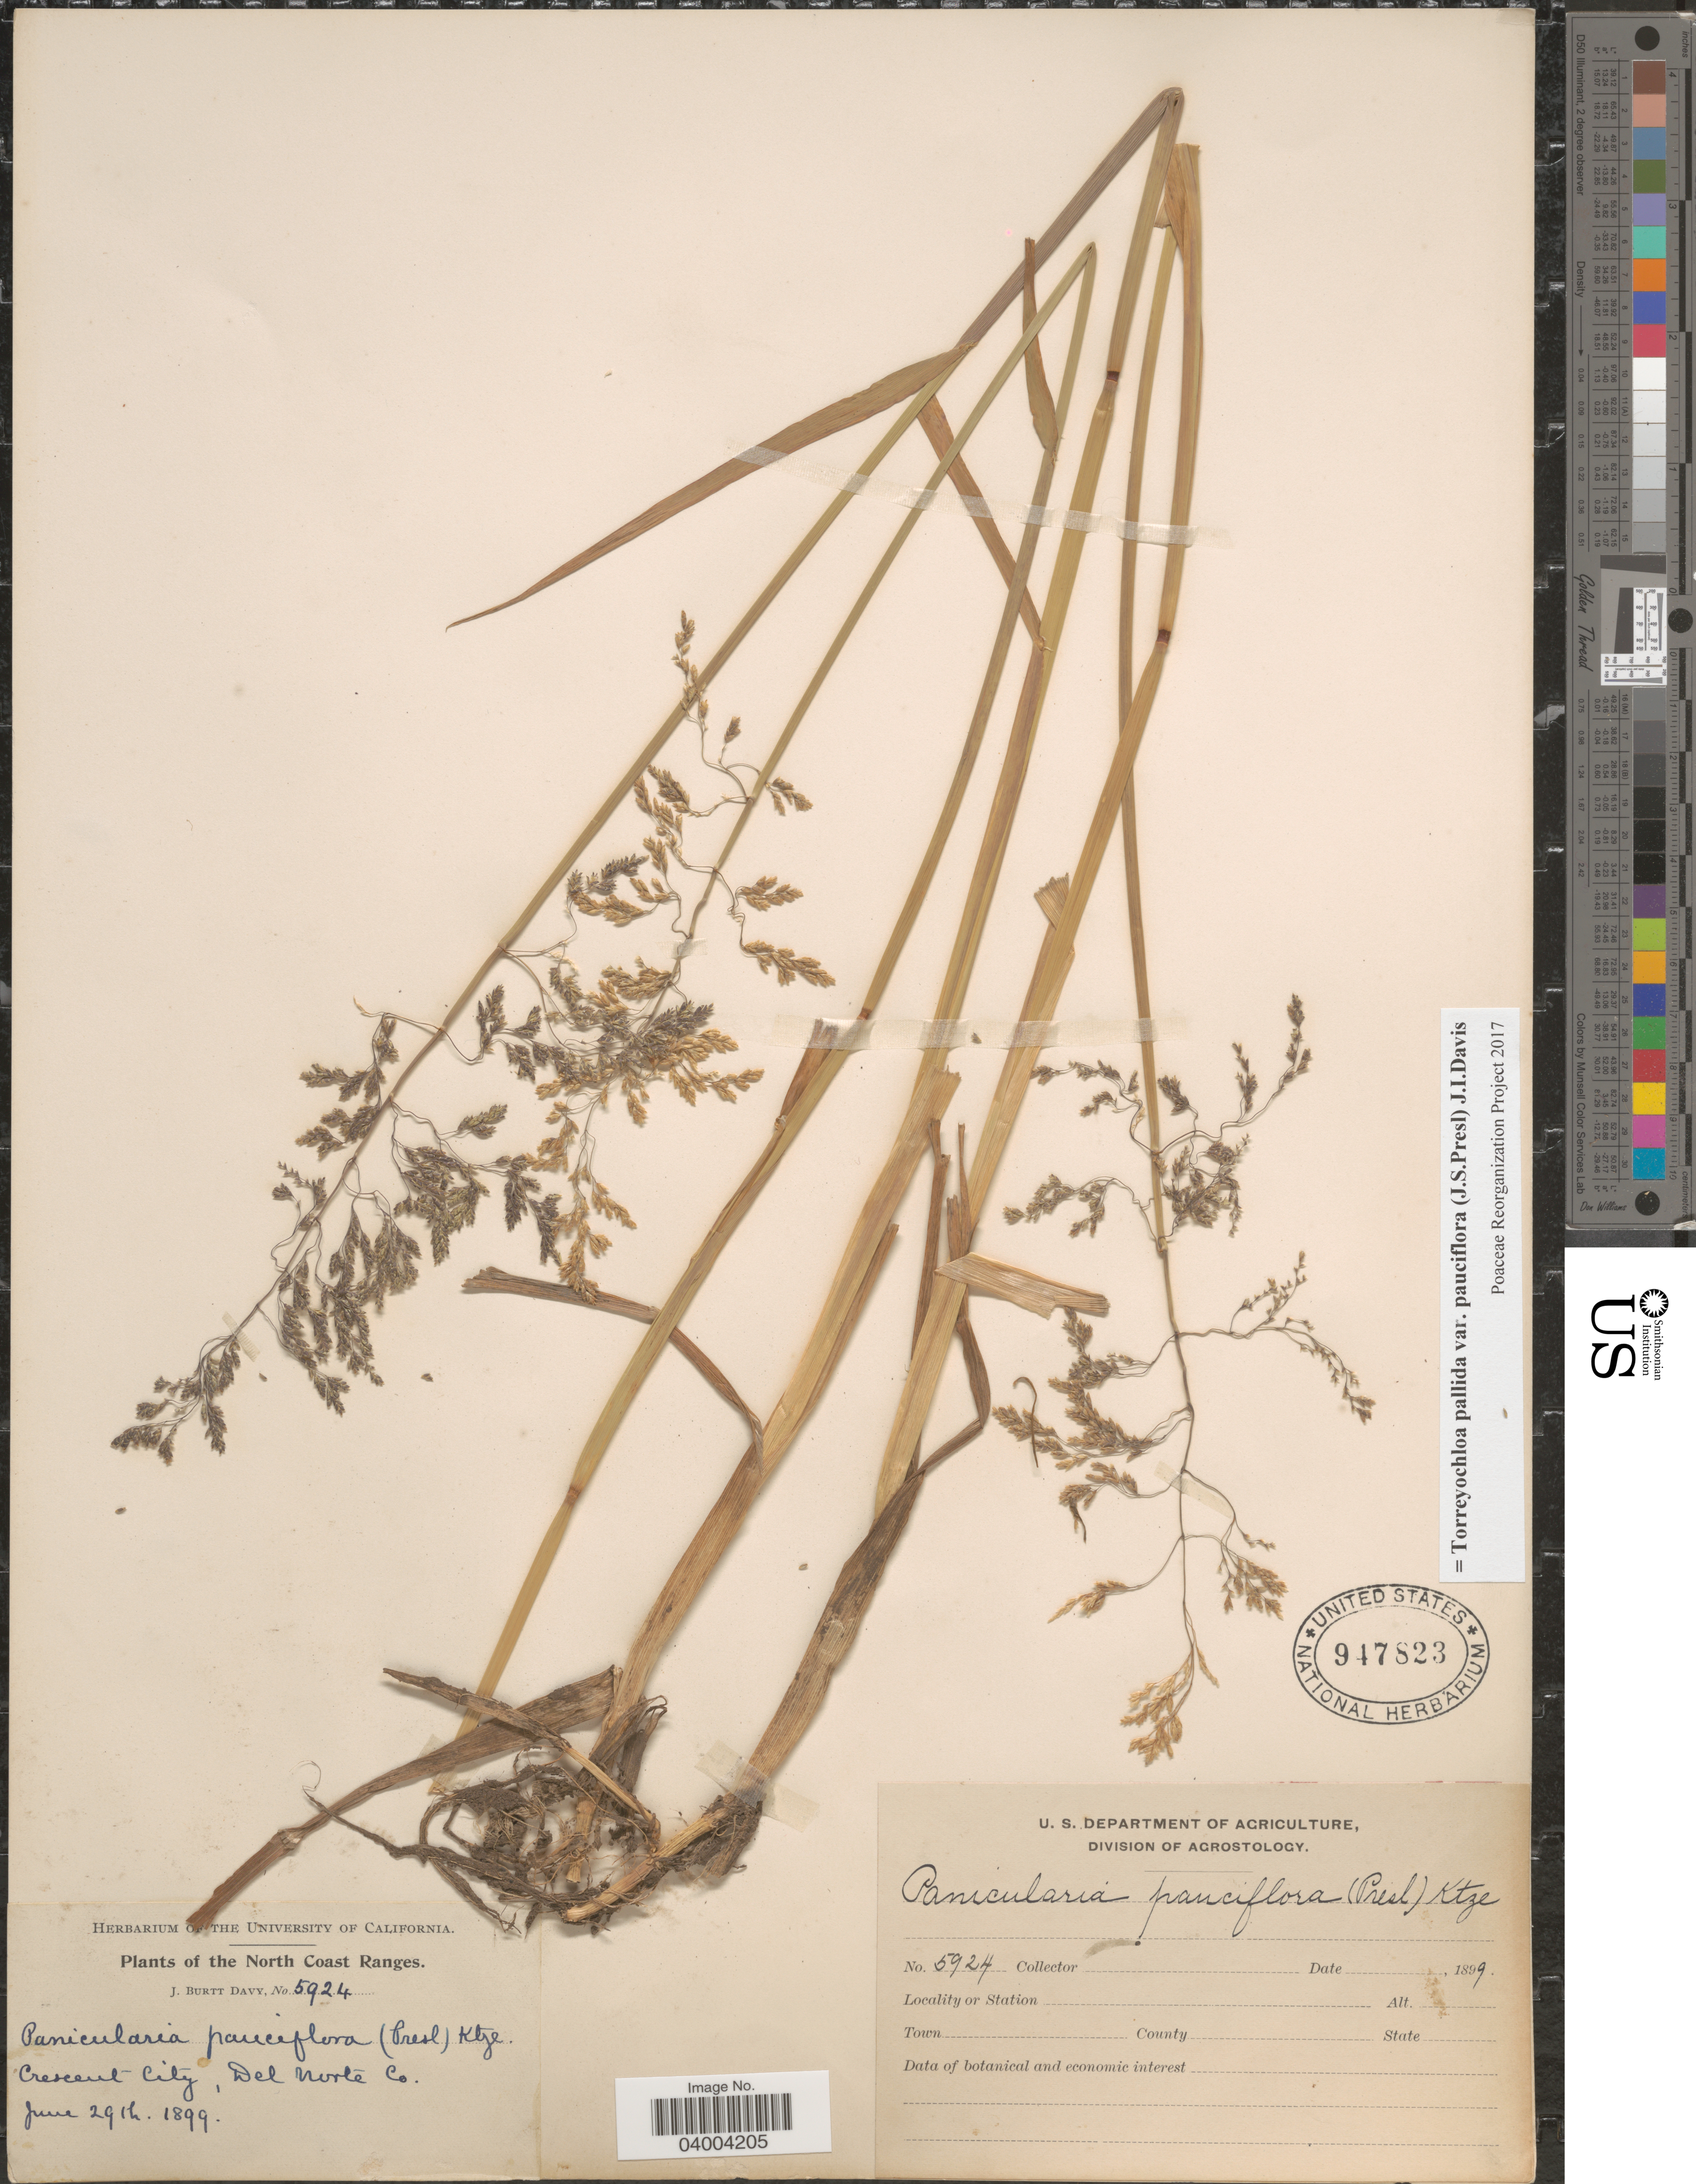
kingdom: Plantae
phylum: Tracheophyta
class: Liliopsida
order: Poales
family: Poaceae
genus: Torreyochloa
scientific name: Torreyochloa pallida var. pauciflora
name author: (J. Presl) J.I. Davis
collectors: J. Burtt Davy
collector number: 5924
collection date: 1899-06-29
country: United States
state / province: California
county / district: Del Norte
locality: North Coast Ranges. Crescent City, Del Norte Co.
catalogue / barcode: US 947823